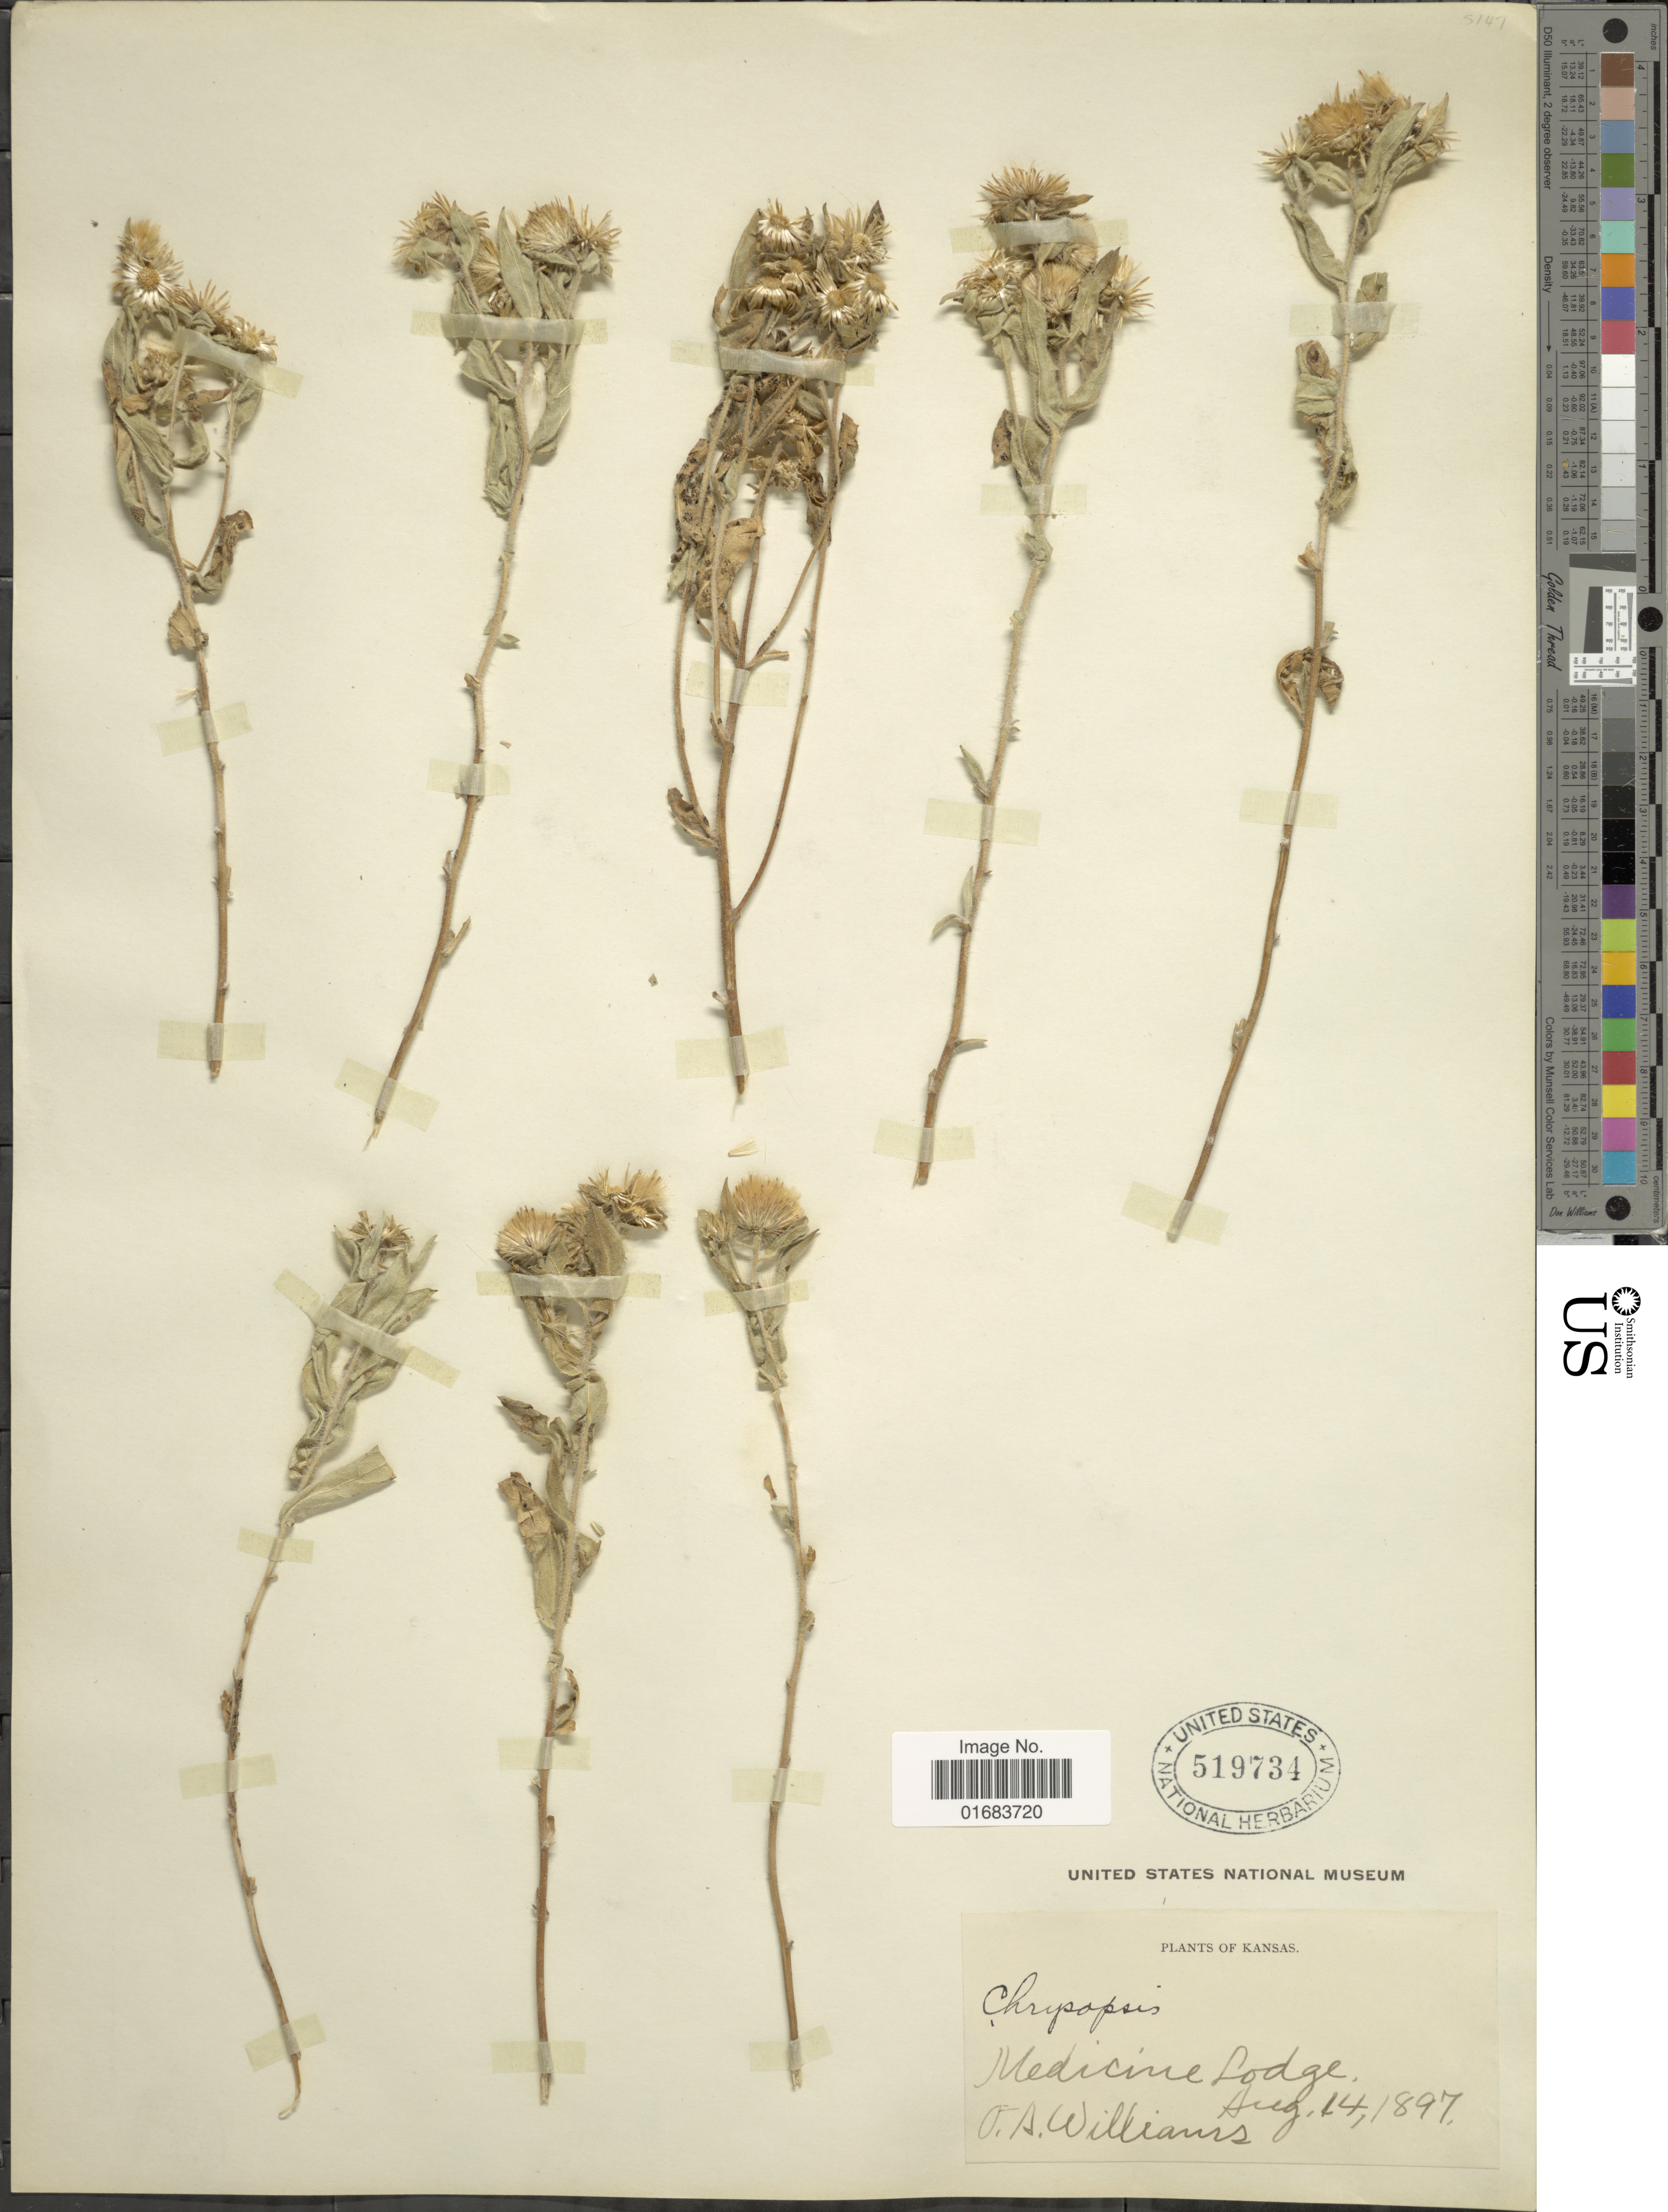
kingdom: Plantae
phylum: Tracheophyta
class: Magnoliopsida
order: Asterales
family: Asteraceae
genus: Chrysopsis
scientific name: Chrysopsis sp.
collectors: A. Williams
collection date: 1897-08-14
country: United States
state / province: Kansas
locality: Medicine Lodge.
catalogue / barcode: US 519734